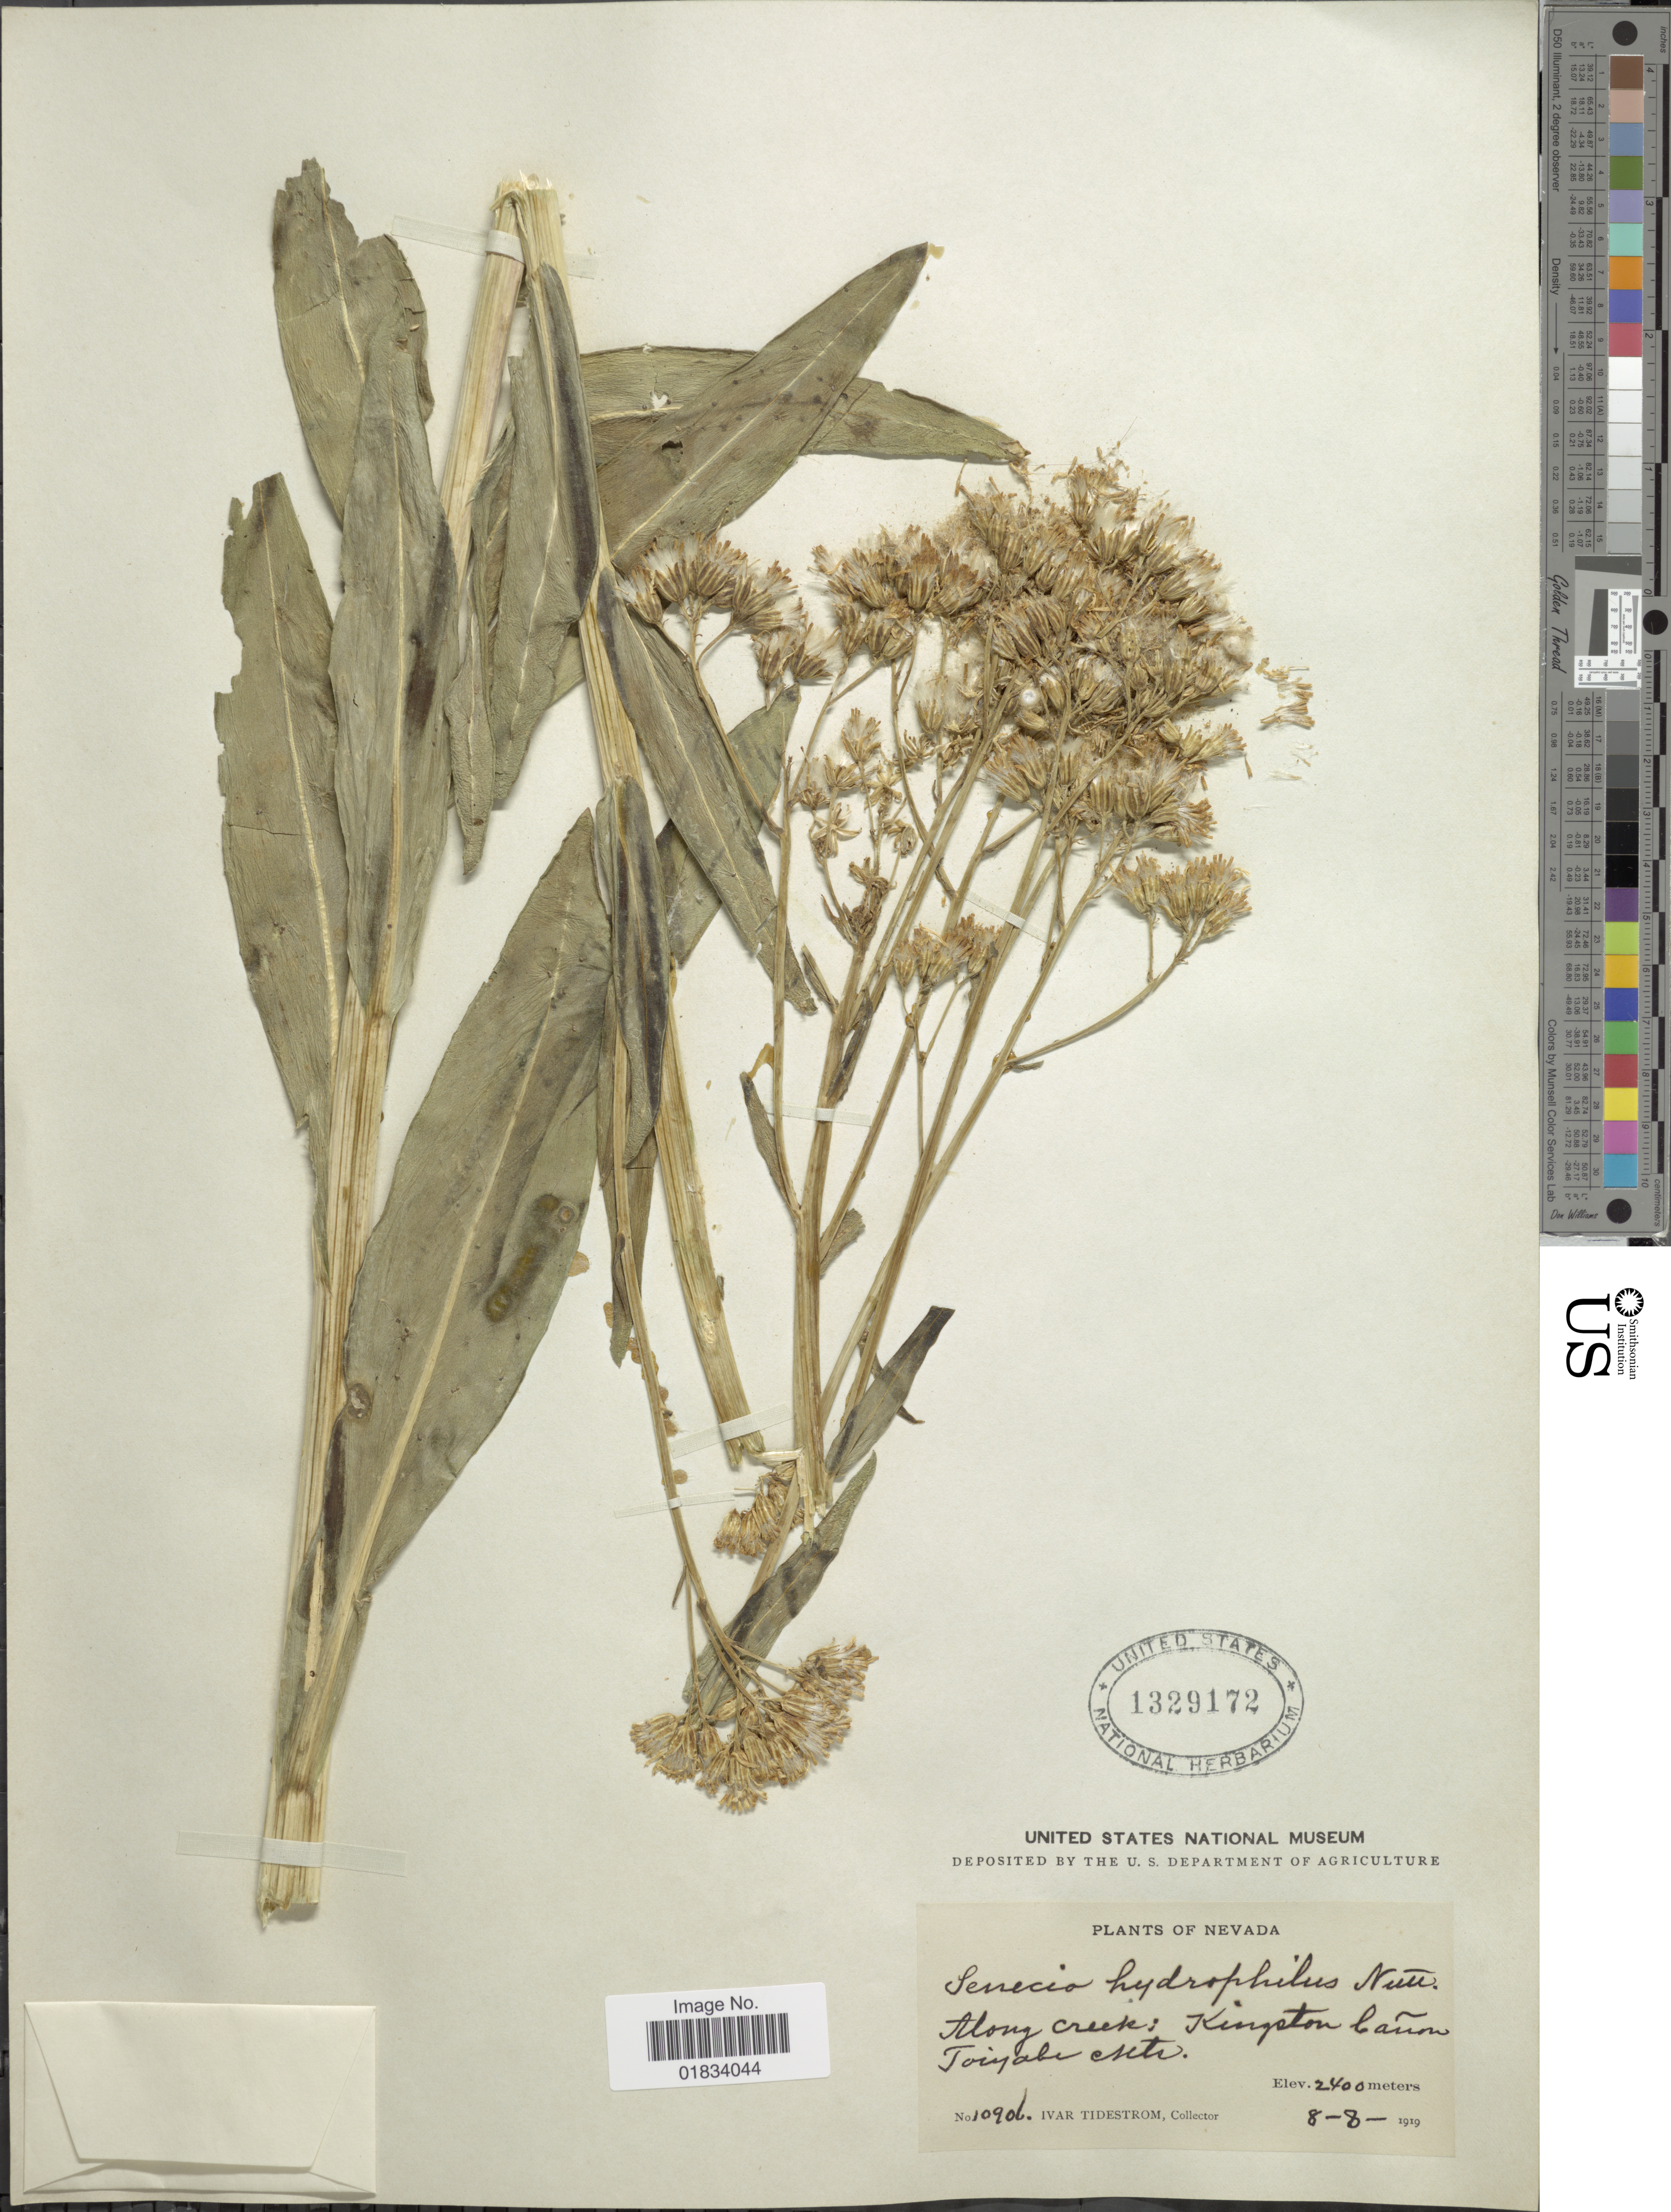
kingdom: Plantae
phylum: Tracheophyta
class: Magnoliopsida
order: Asterales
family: Asteraceae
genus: Senecio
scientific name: Senecio hydrophilus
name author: Nutt.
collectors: I. F. Tidestrom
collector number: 10906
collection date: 1919-08-08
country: United States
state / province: Nevada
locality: Along creek: Kingston Canon Toiyabe Mts.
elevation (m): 2400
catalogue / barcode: US 1329172